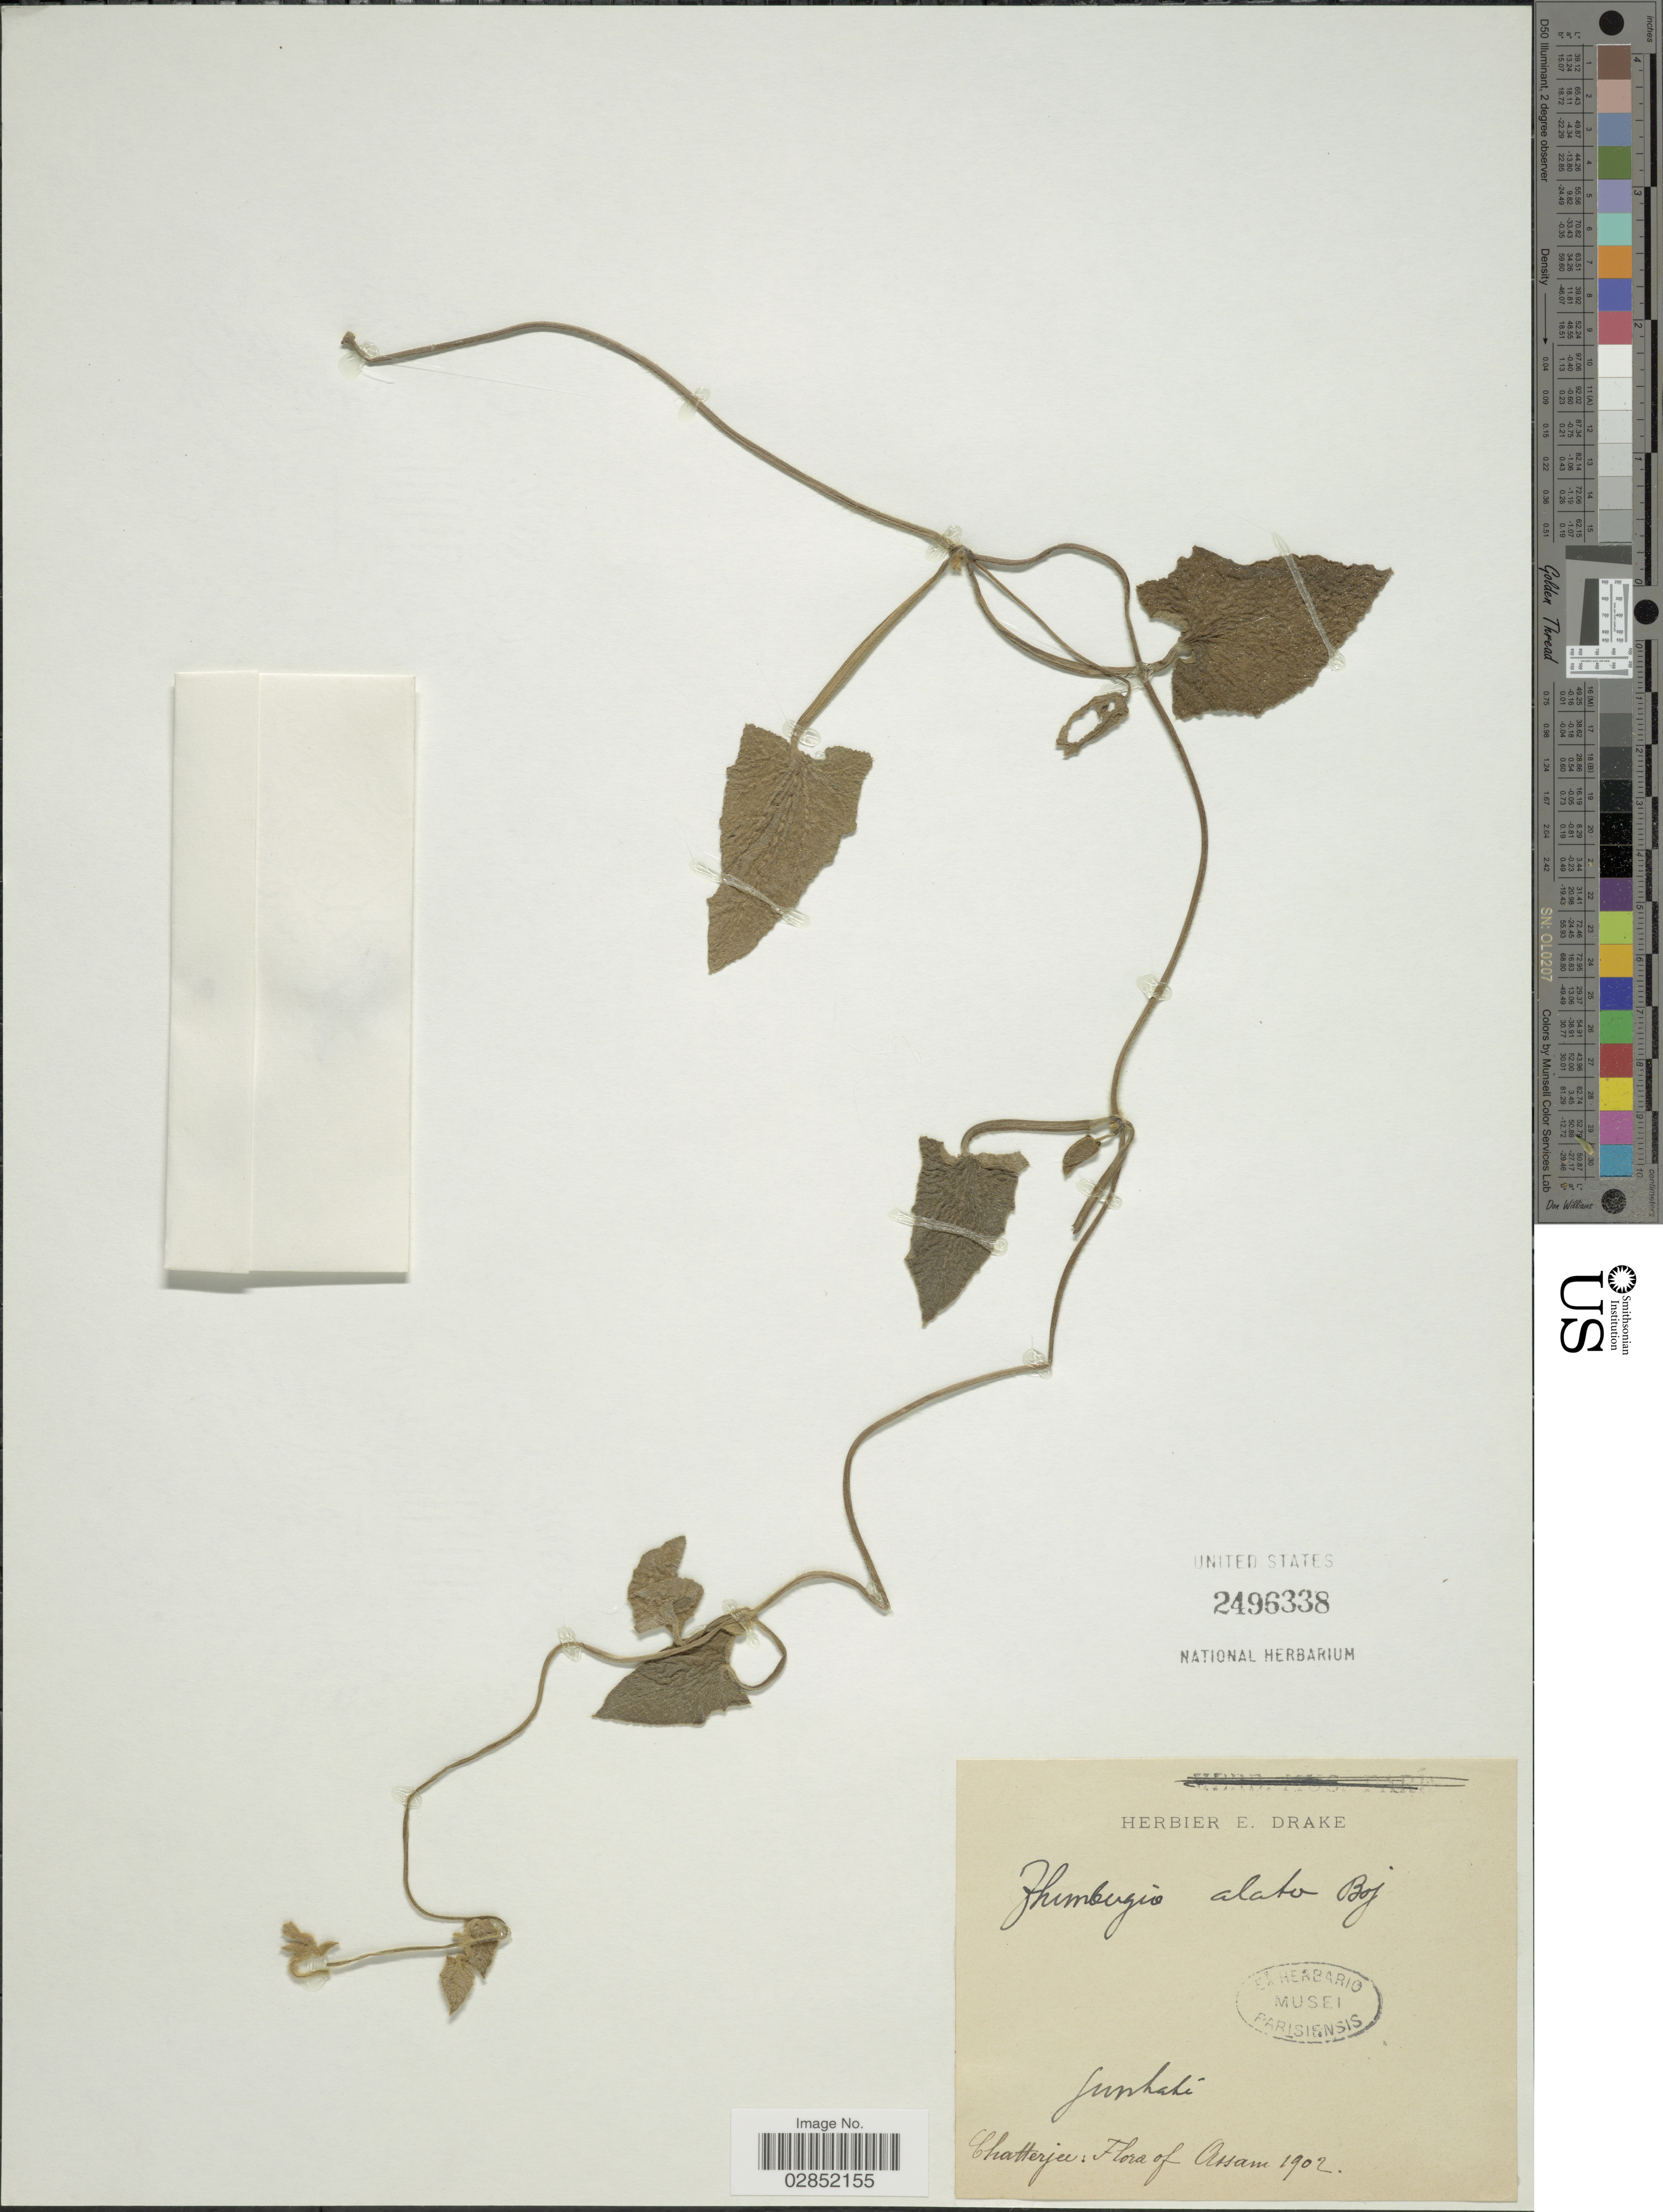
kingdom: Plantae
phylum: Tracheophyta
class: Magnoliopsida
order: Lamiales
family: Acanthaceae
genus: Thunbergia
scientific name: Thunbergia alata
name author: Bojer ex Sims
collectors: A. Chatterjee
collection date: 1902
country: India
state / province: Assam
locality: Gunhahi.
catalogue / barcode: US 2496338